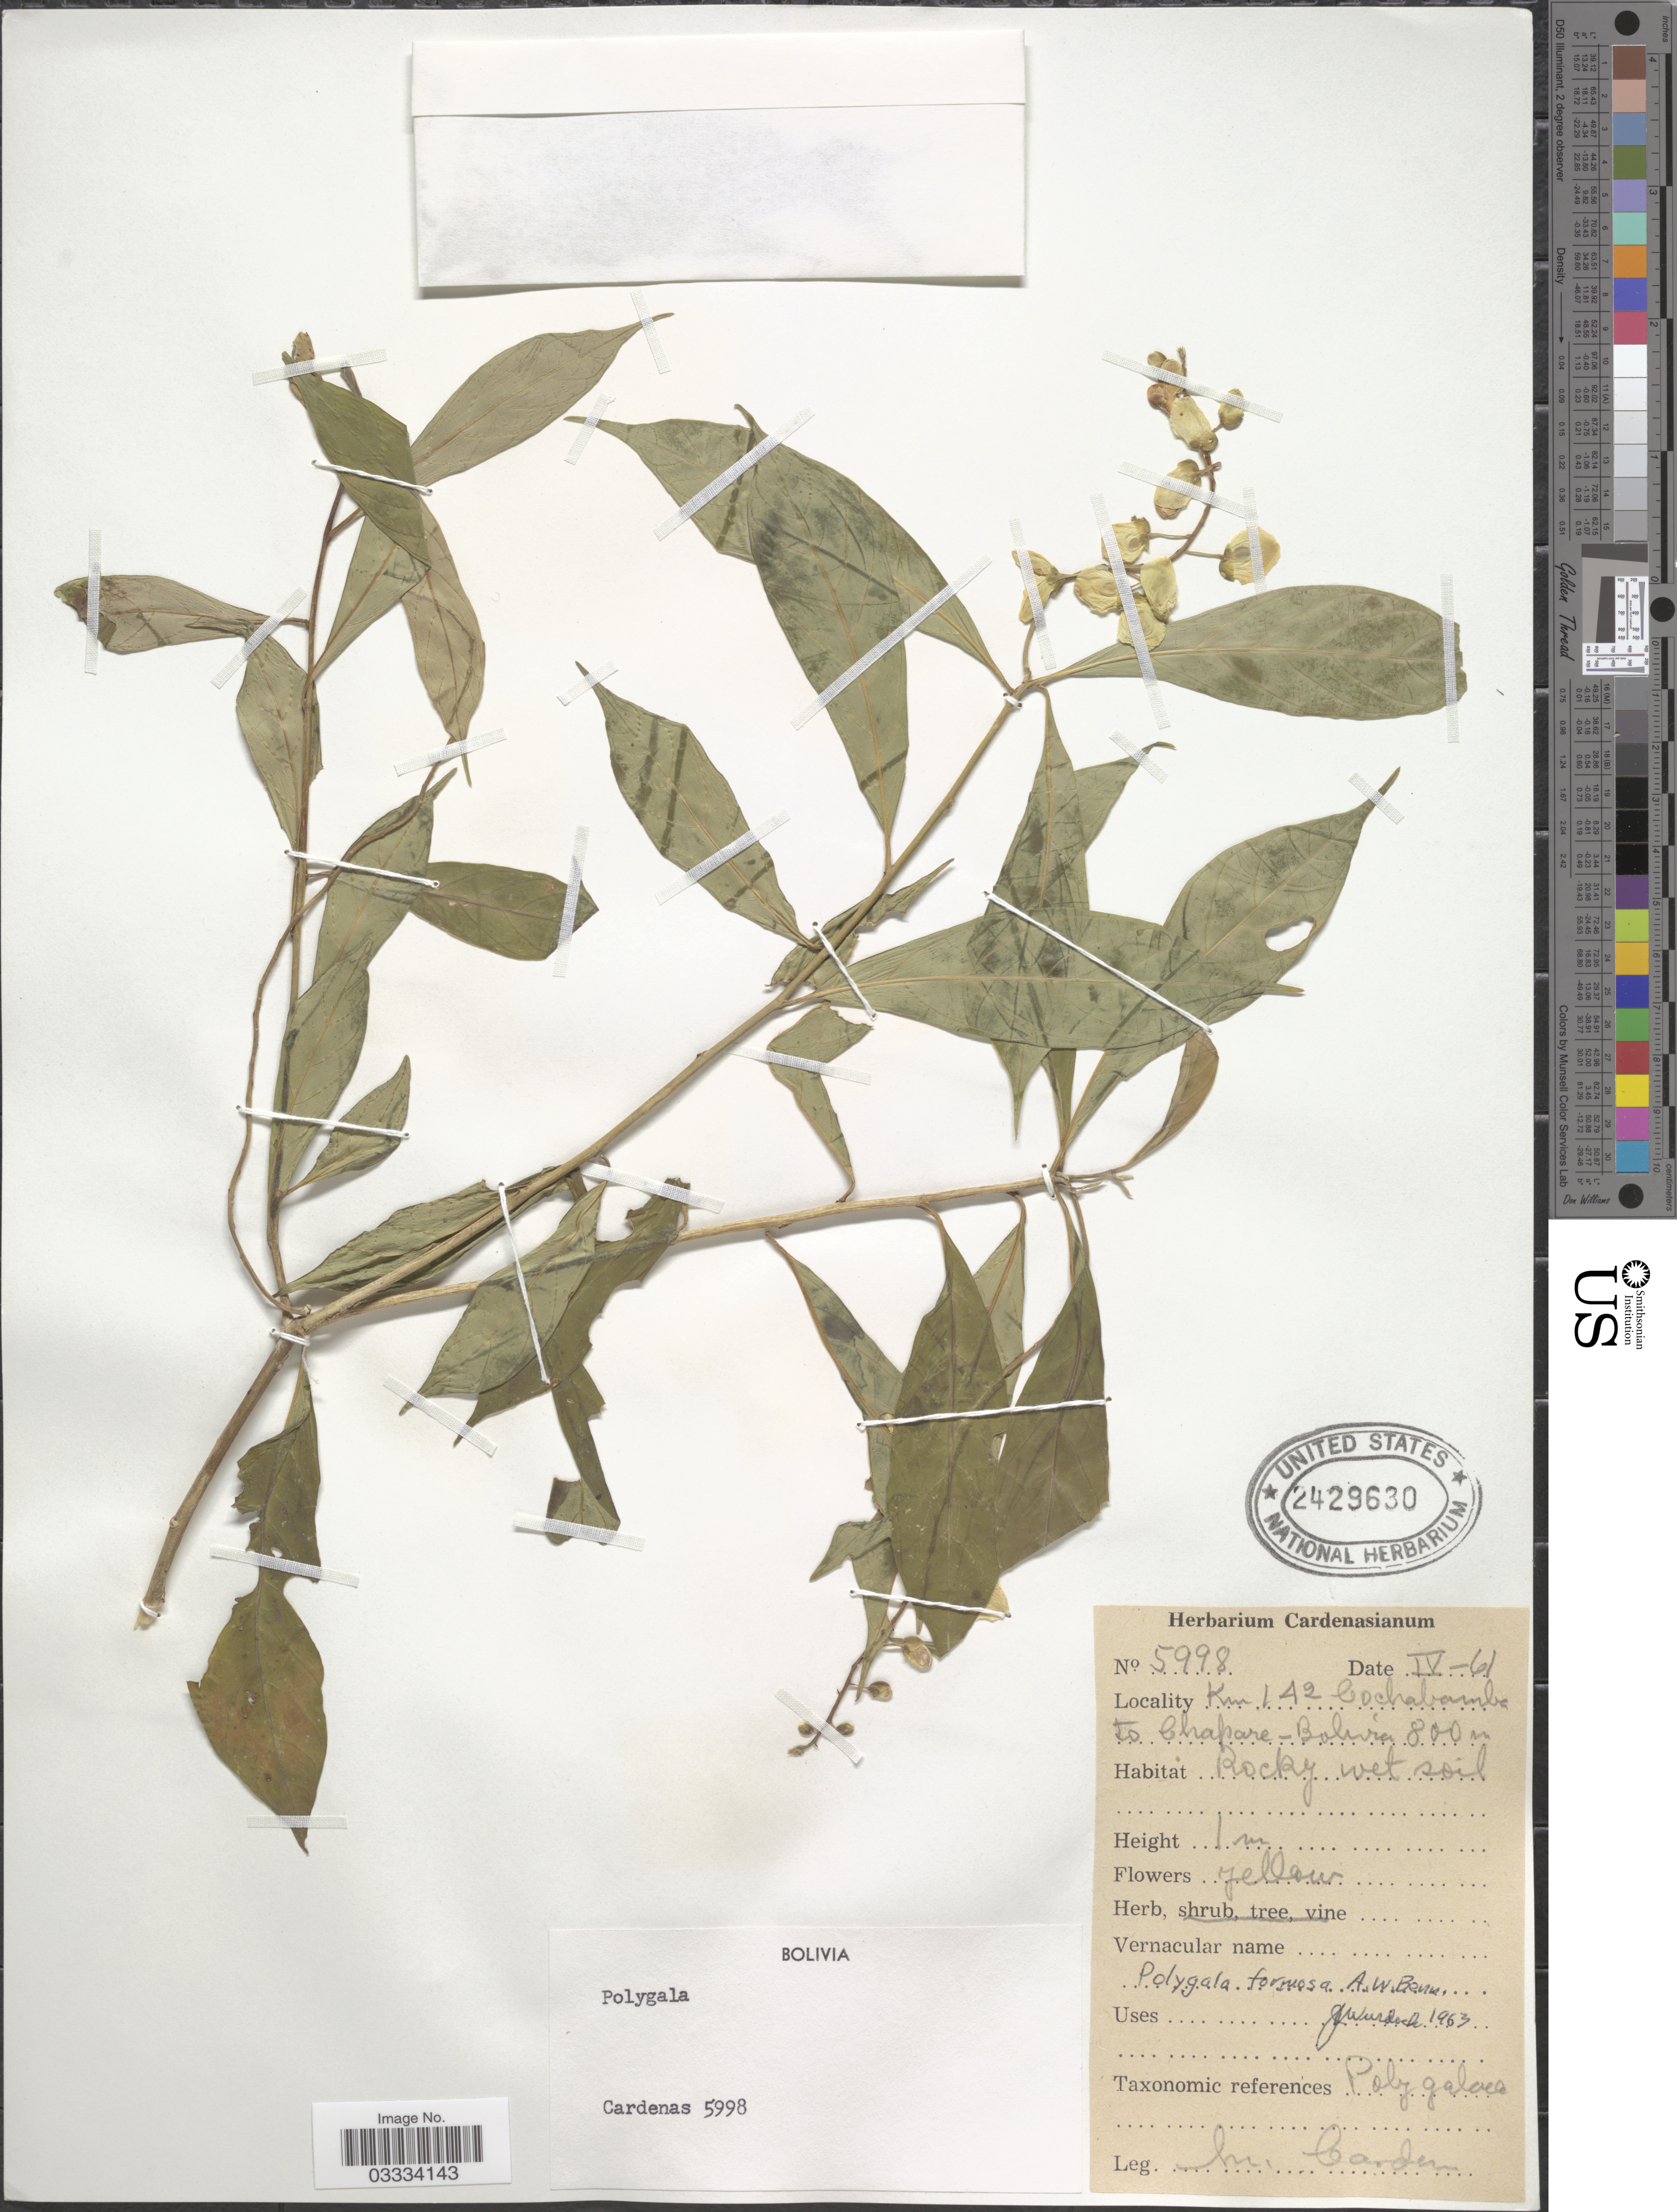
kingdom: Plantae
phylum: Tracheophyta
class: Magnoliopsida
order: Fabales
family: Polygalaceae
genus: Caamembeca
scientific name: Caamembeca andina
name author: (A.W. Benn.) J.F.B. Pastore & Mabb.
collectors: M. Cárdenas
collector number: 5998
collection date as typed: Transcribed d/m/y: /4/61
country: Bolivia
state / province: Cochabamba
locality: Km 142 Cochabamba to Chapare.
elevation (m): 800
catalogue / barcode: US 2429630